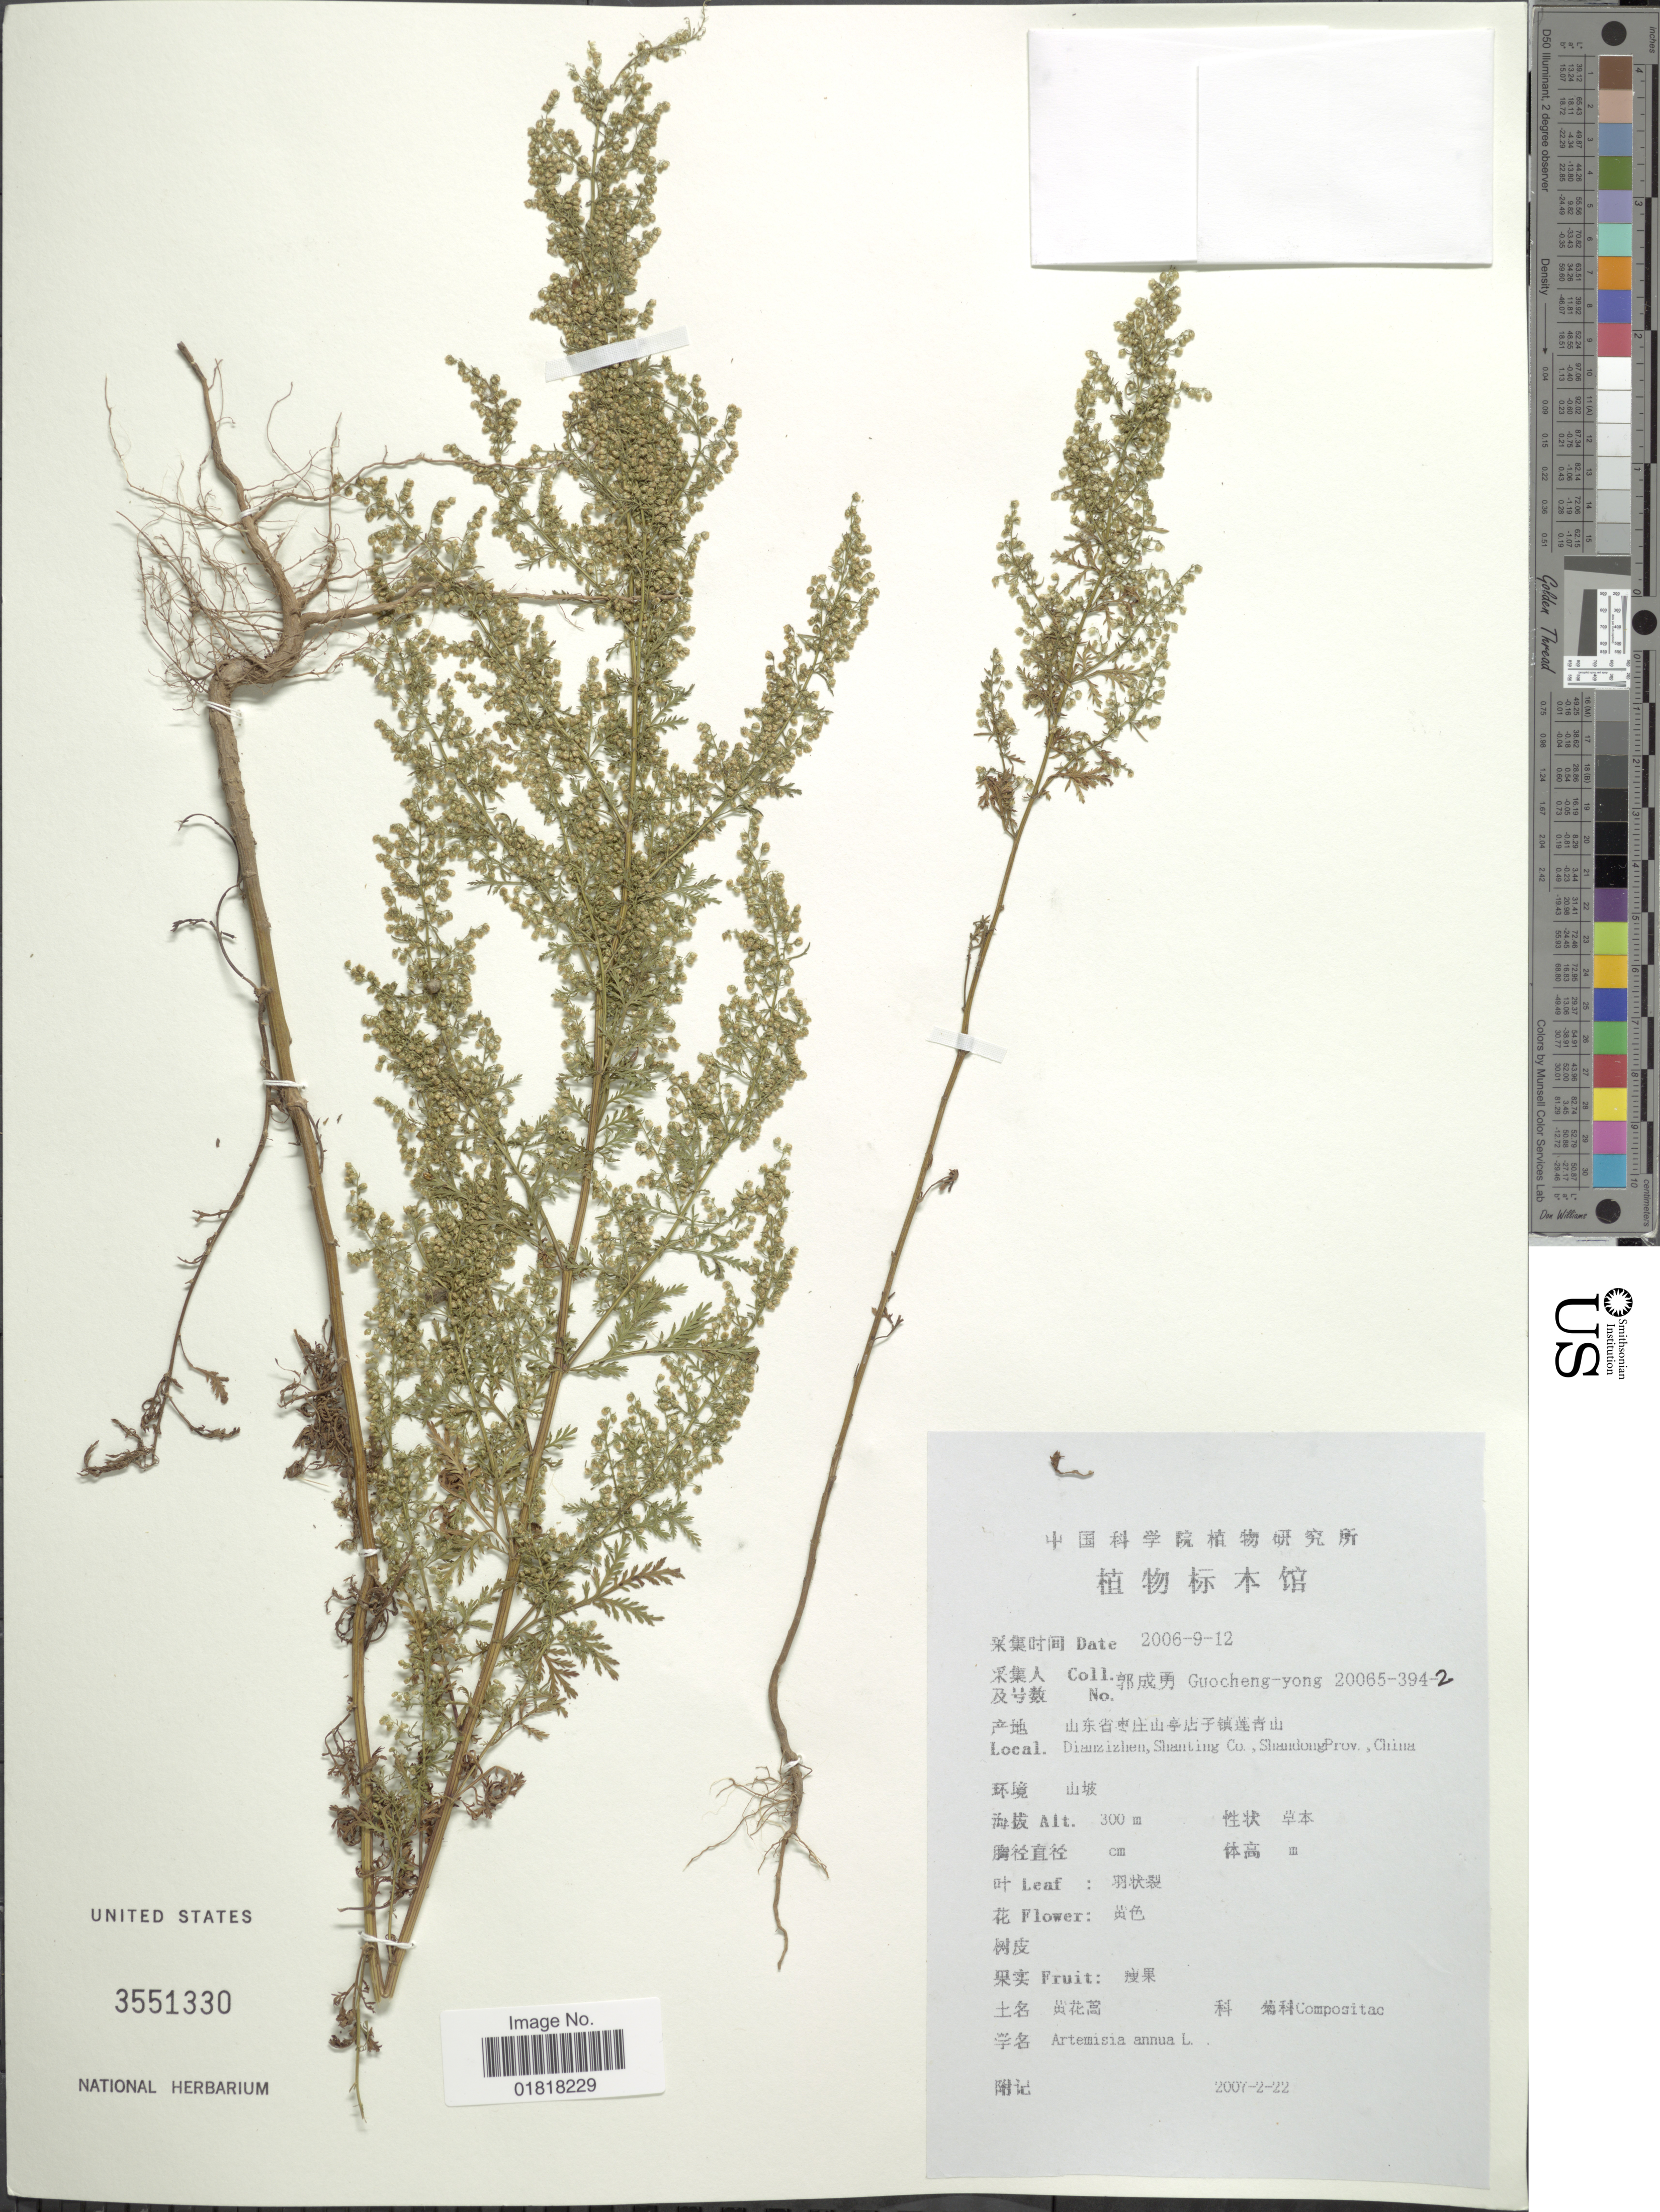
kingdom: Plantae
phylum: Tracheophyta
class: Magnoliopsida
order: Asterales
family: Asteraceae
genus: Artemisia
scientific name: Artemisia annua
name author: L.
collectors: Guo cheng-yong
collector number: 20065-394-2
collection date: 2006-09-12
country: China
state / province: Shandong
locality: Duabzuzgebm Shanling [interpreted] Co.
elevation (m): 300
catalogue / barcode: US 3551330